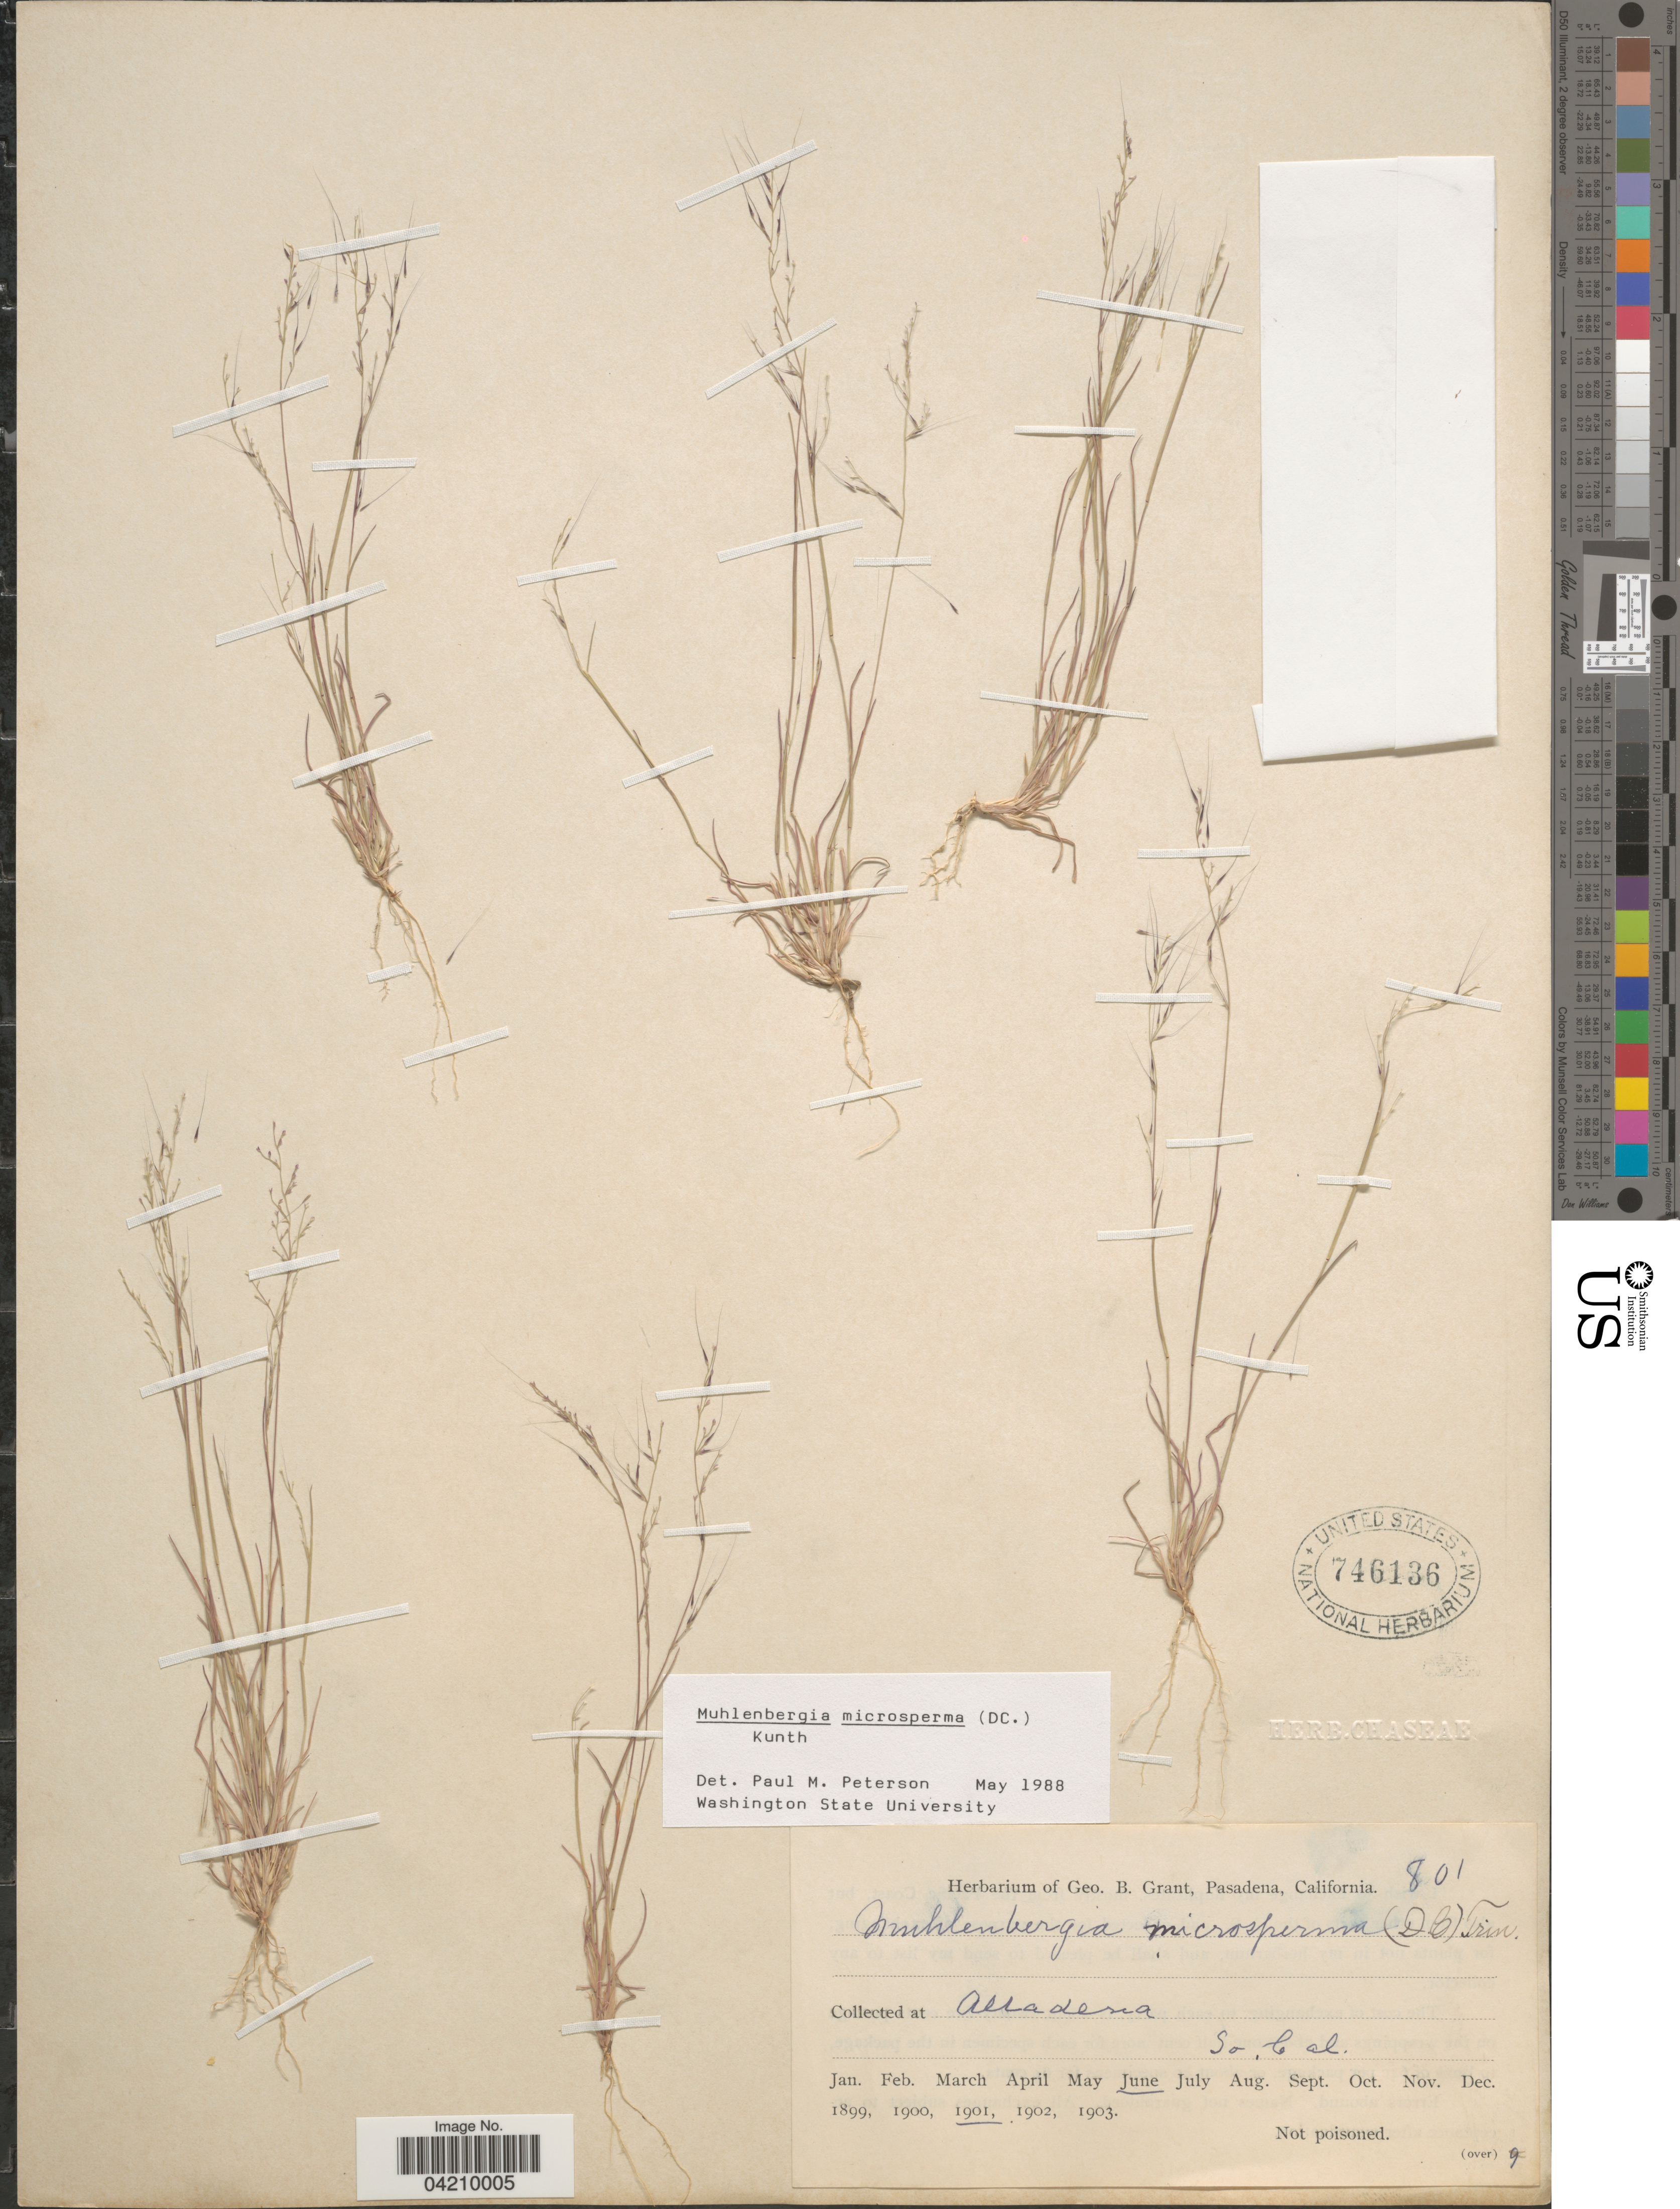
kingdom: Plantae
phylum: Tracheophyta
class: Liliopsida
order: Poales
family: Poaceae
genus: Muhlenbergia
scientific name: Muhlenbergia microsperma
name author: (DC.) Kunth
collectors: ex herb. Geo. B. Grant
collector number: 801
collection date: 1901-06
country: United States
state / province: California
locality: Altadena. So. Cal.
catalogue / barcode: US 746136